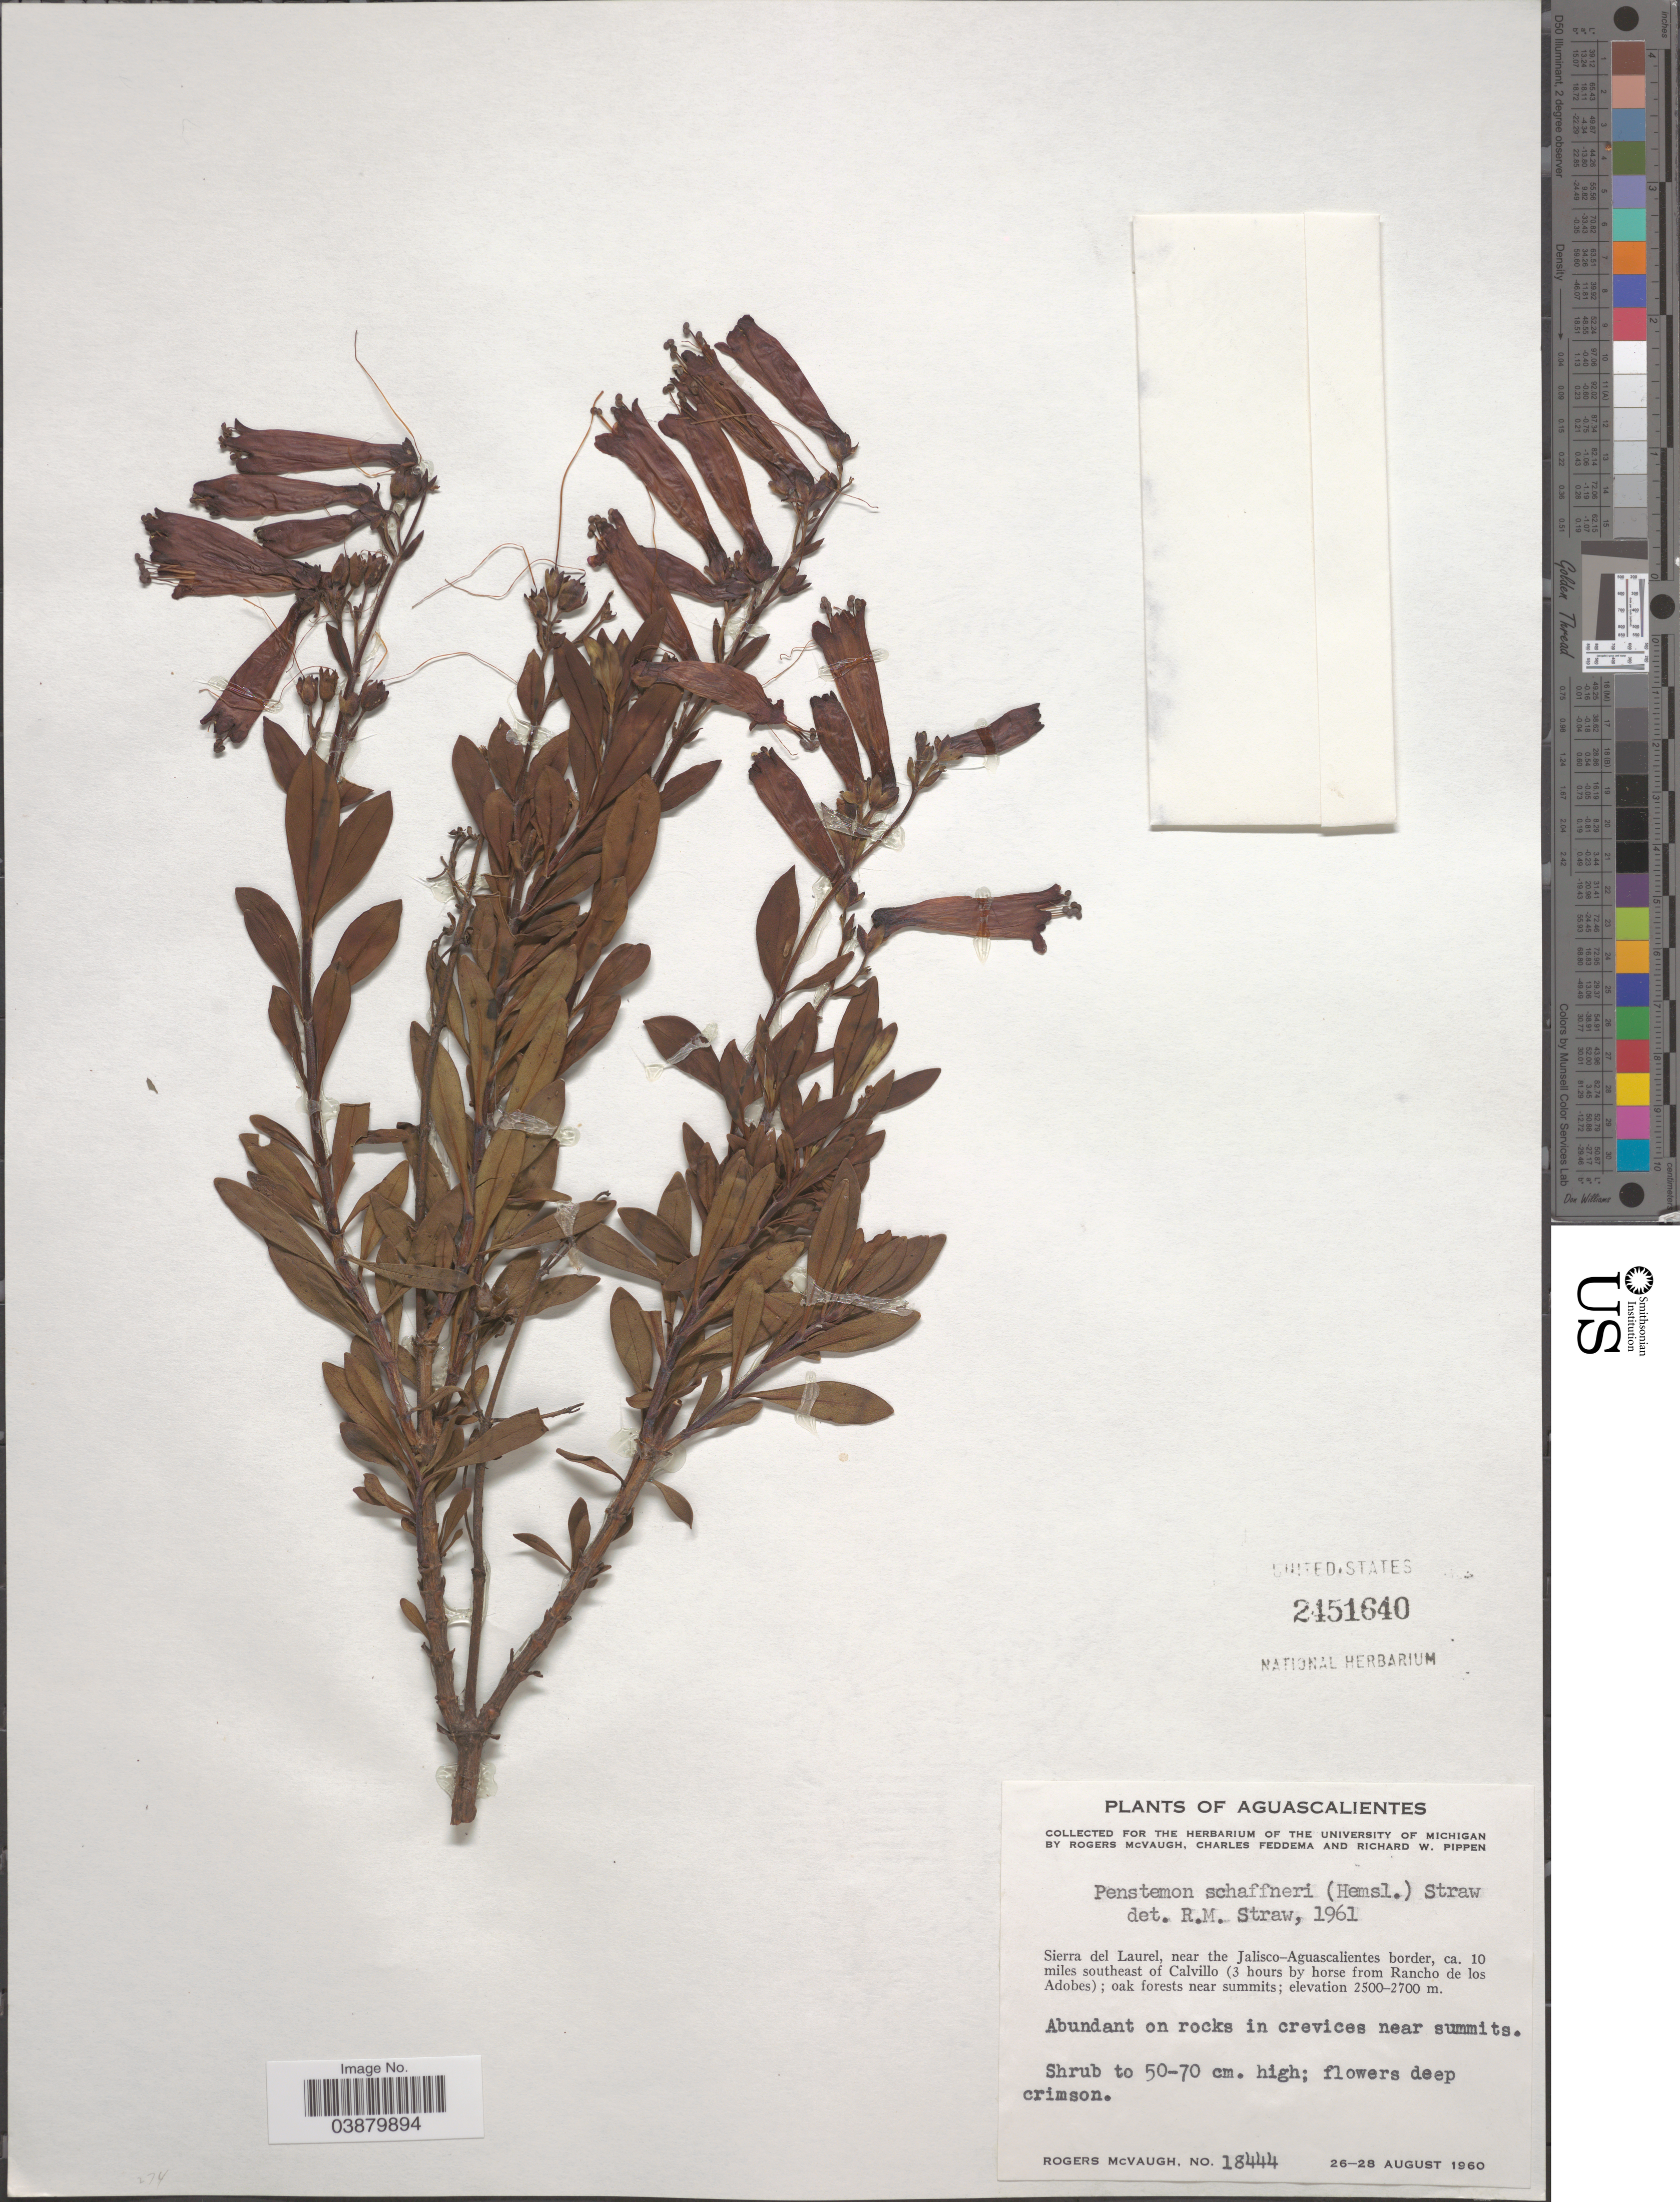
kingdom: Plantae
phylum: Tracheophyta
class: Magnoliopsida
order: Lamiales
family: Plantaginaceae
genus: Penstemon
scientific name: Penstemon schaffneri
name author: (Hemsl.) Straw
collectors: R. McVaugh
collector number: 18444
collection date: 1960-08-26/1960-08-28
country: Mexico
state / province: Aguascalientes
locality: Sierra del Laurel, near the Jalisco-Aguascalientes border, ca. 10 miles southeast of Calvillo (3 hours by horse from Rancho de los Adobes); oak forests near summits.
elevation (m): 2500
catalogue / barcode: US 2451640